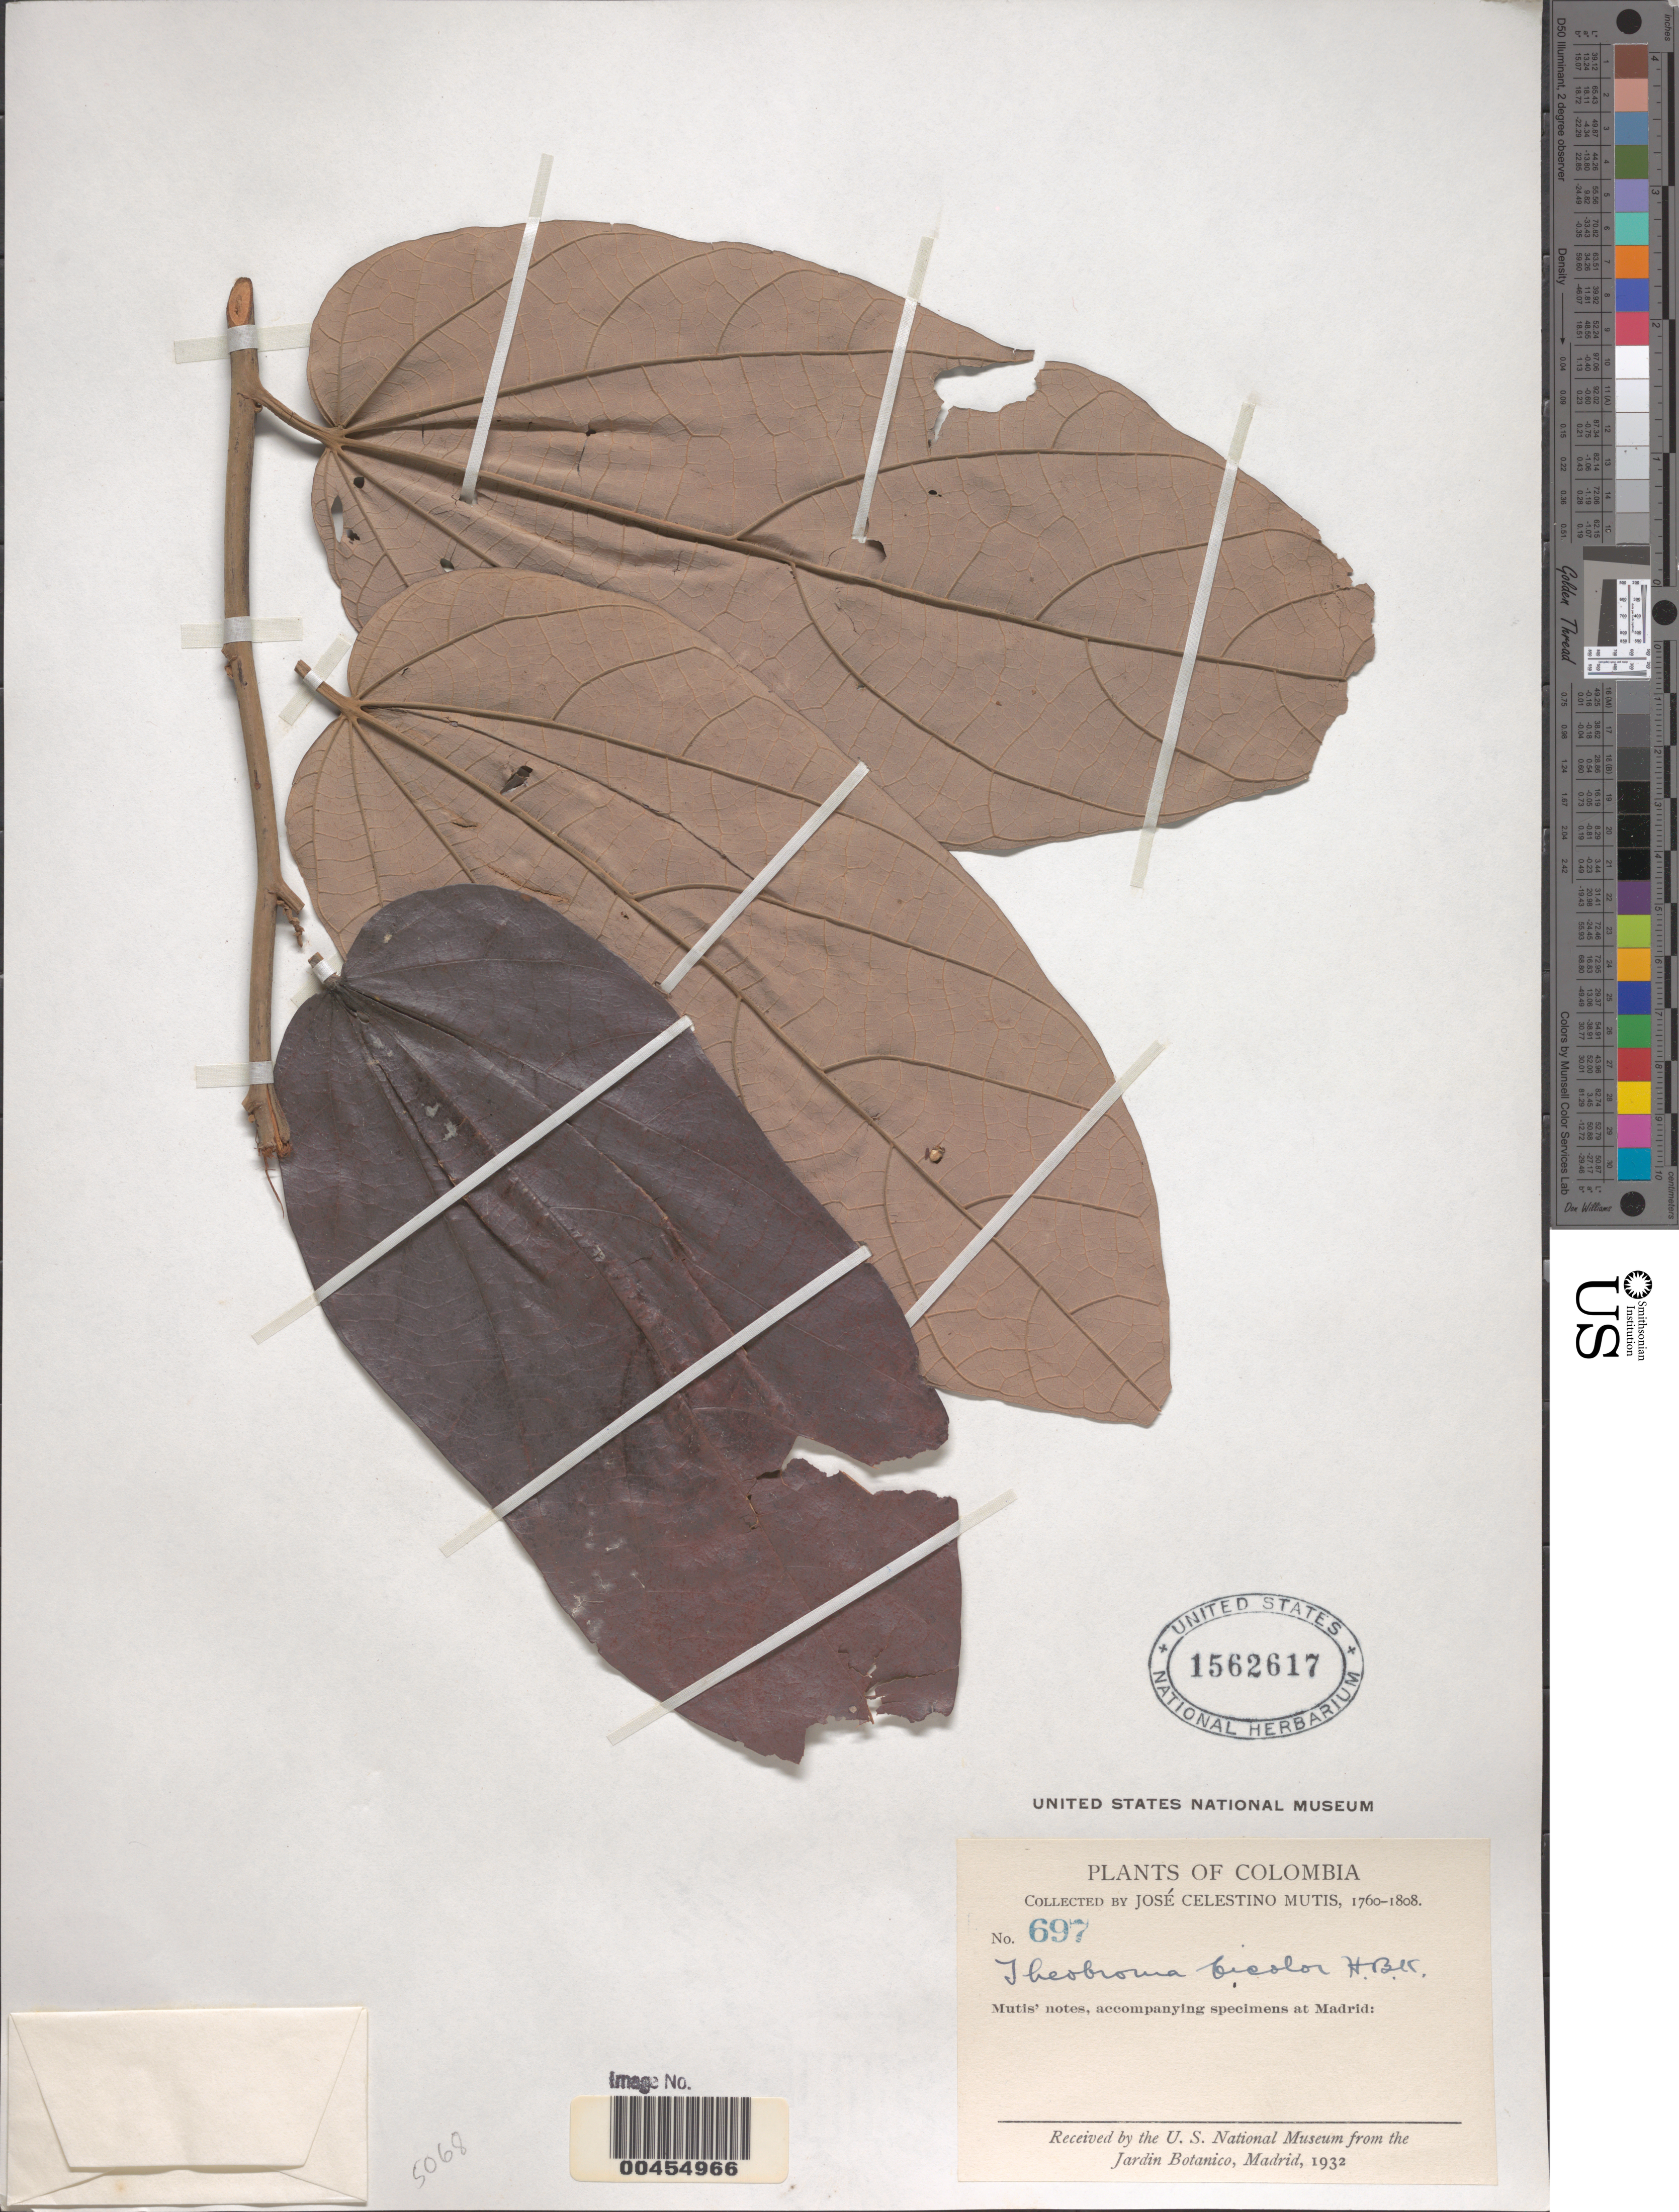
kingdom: Plantae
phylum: Tracheophyta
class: Magnoliopsida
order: Malvales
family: Malvaceae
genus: Theobroma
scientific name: Theobroma bicolor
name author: Bonpl.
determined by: Dorr, L. J., (BOT), Smithsonian Institution - National Museum of Natural History (UNITED STATES)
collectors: J. C. B. Mutis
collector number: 697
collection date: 1760/1808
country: Colombia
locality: Madrid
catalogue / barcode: US 1562617